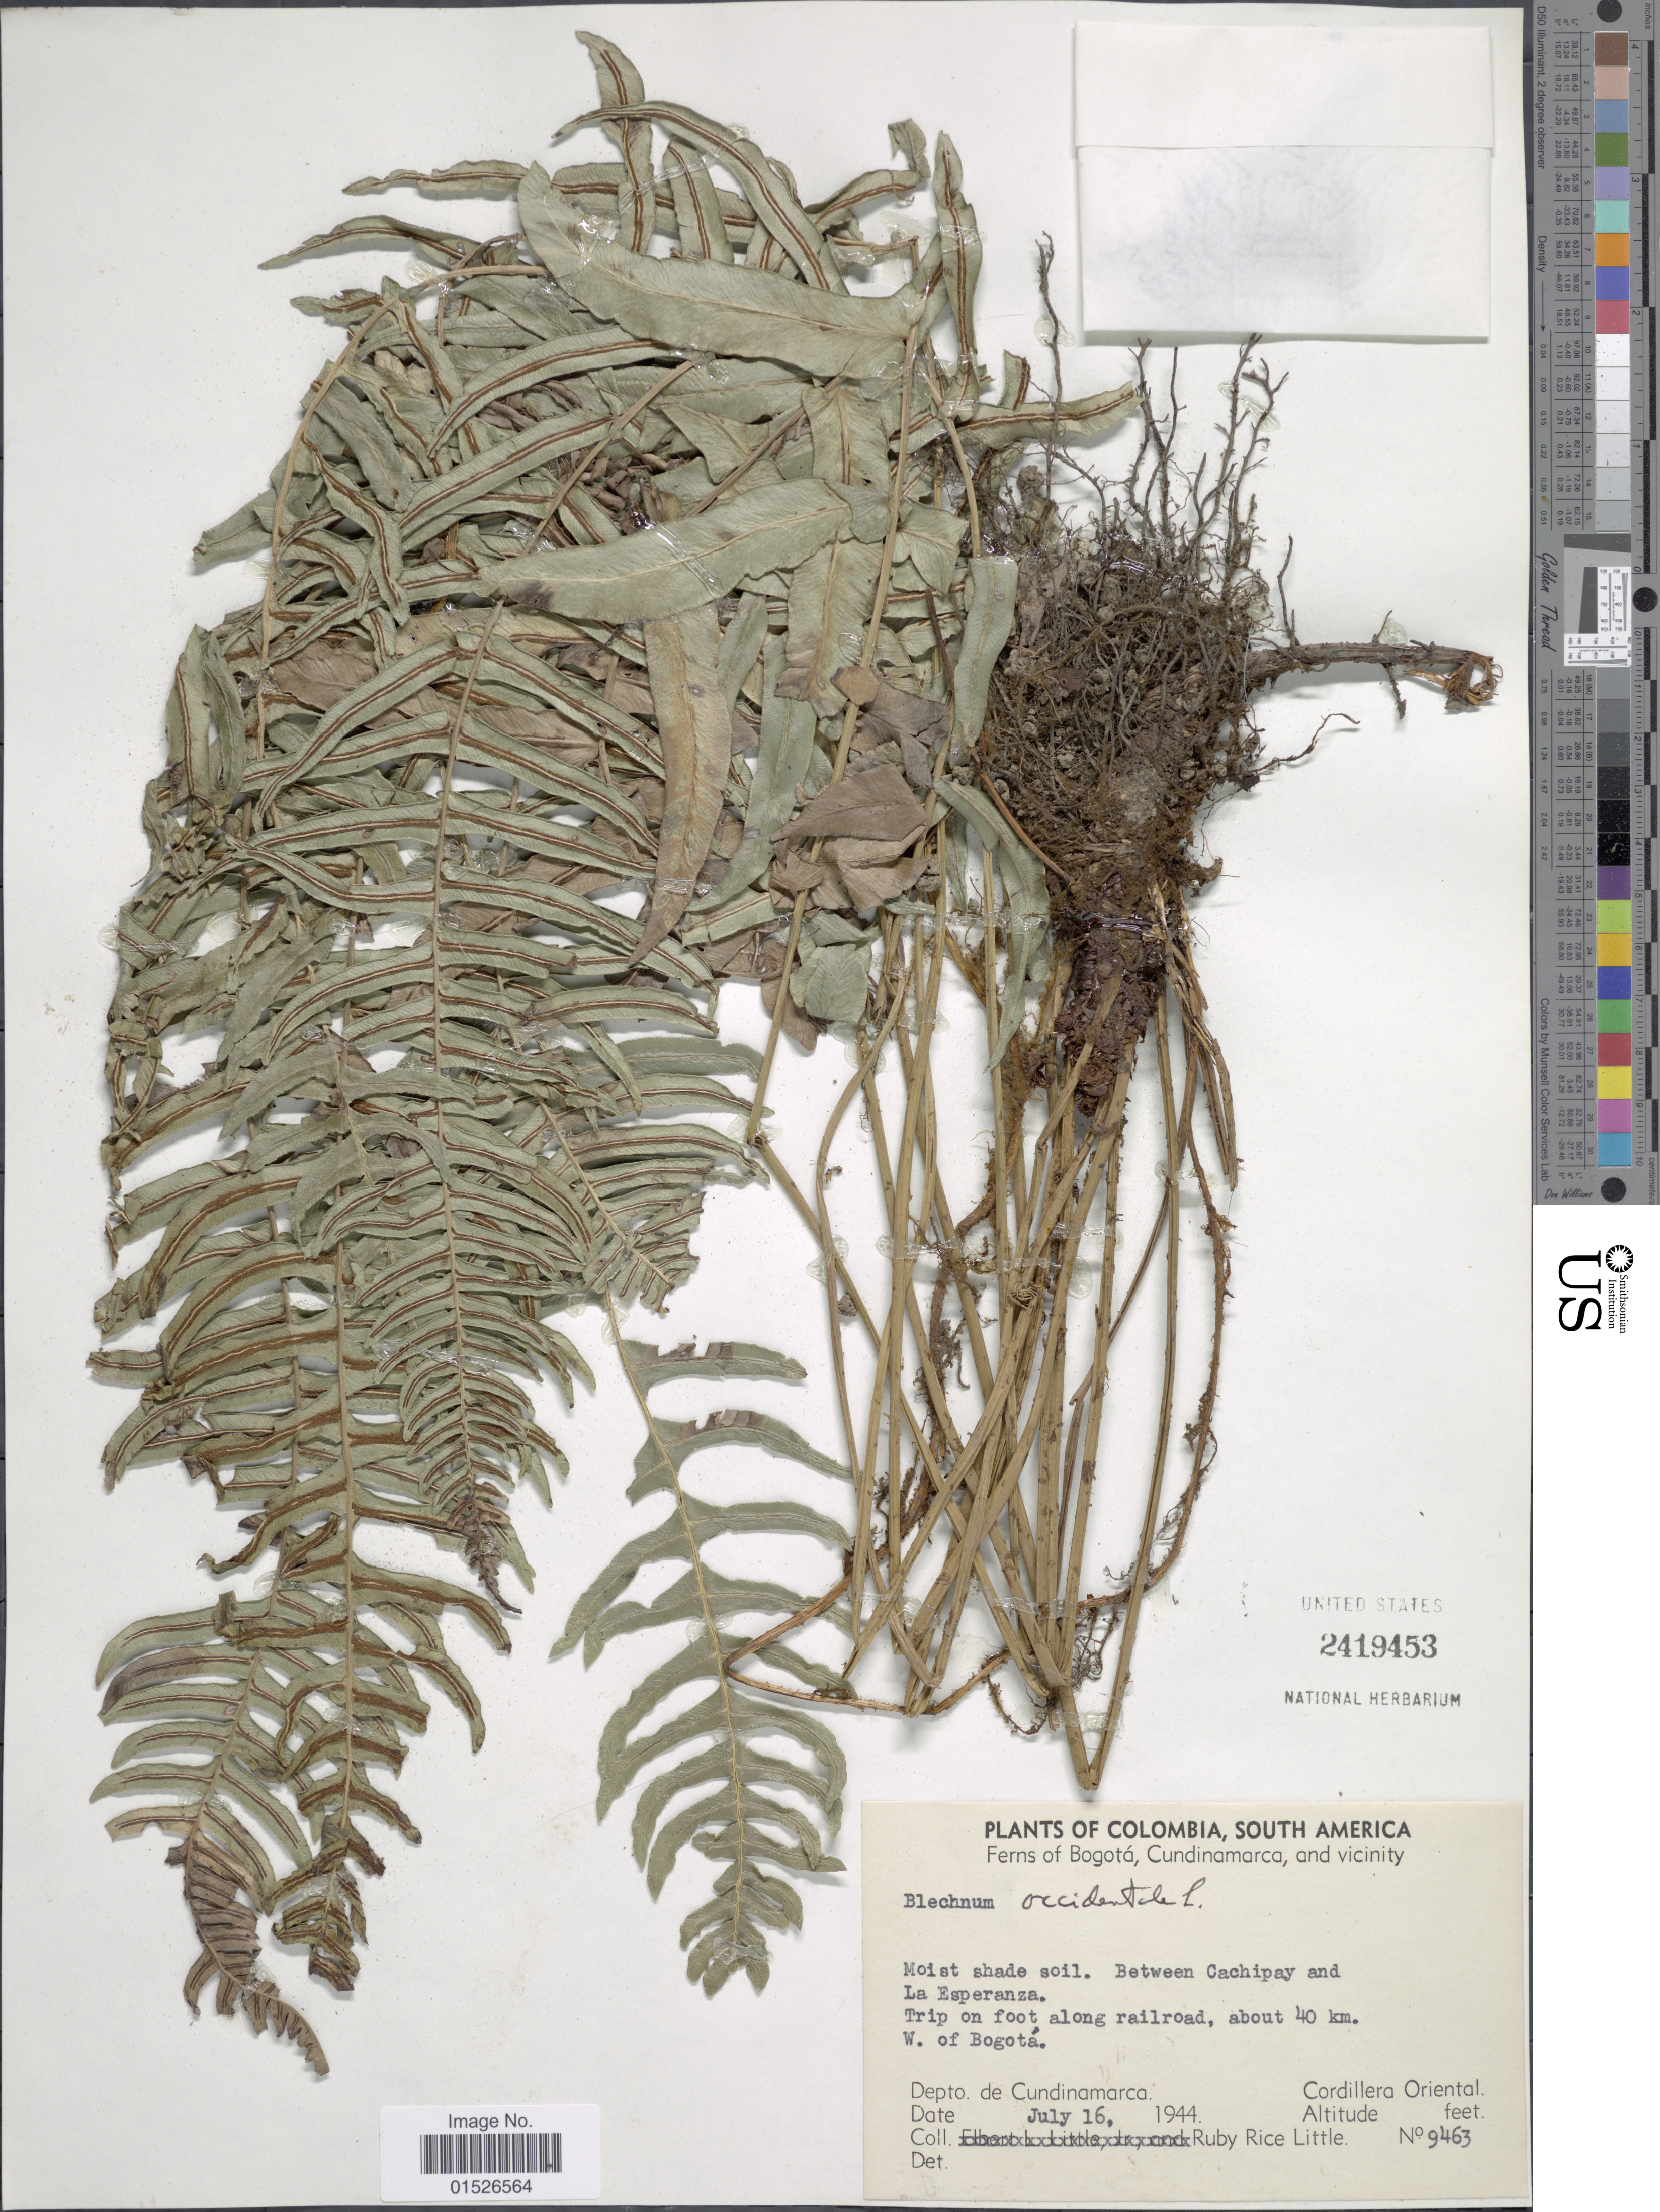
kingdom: Plantae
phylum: Tracheophyta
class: Polypodiopsida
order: Polypodiales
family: Blechnaceae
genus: Blechnum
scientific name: Blechnum occidentale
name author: L.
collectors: R. R. Little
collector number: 9463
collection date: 1944-07-16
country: Colombia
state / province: Cundinamarca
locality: Bogota, Cundinamarca, and vicinity. Moist shade soil. Between Cachipay and la Esperanza. Trip on foot, along railroad, above 40 km. W. of Bogota. Depto. de Cundinamarca. Cordillera Oriental.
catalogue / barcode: US 2419453